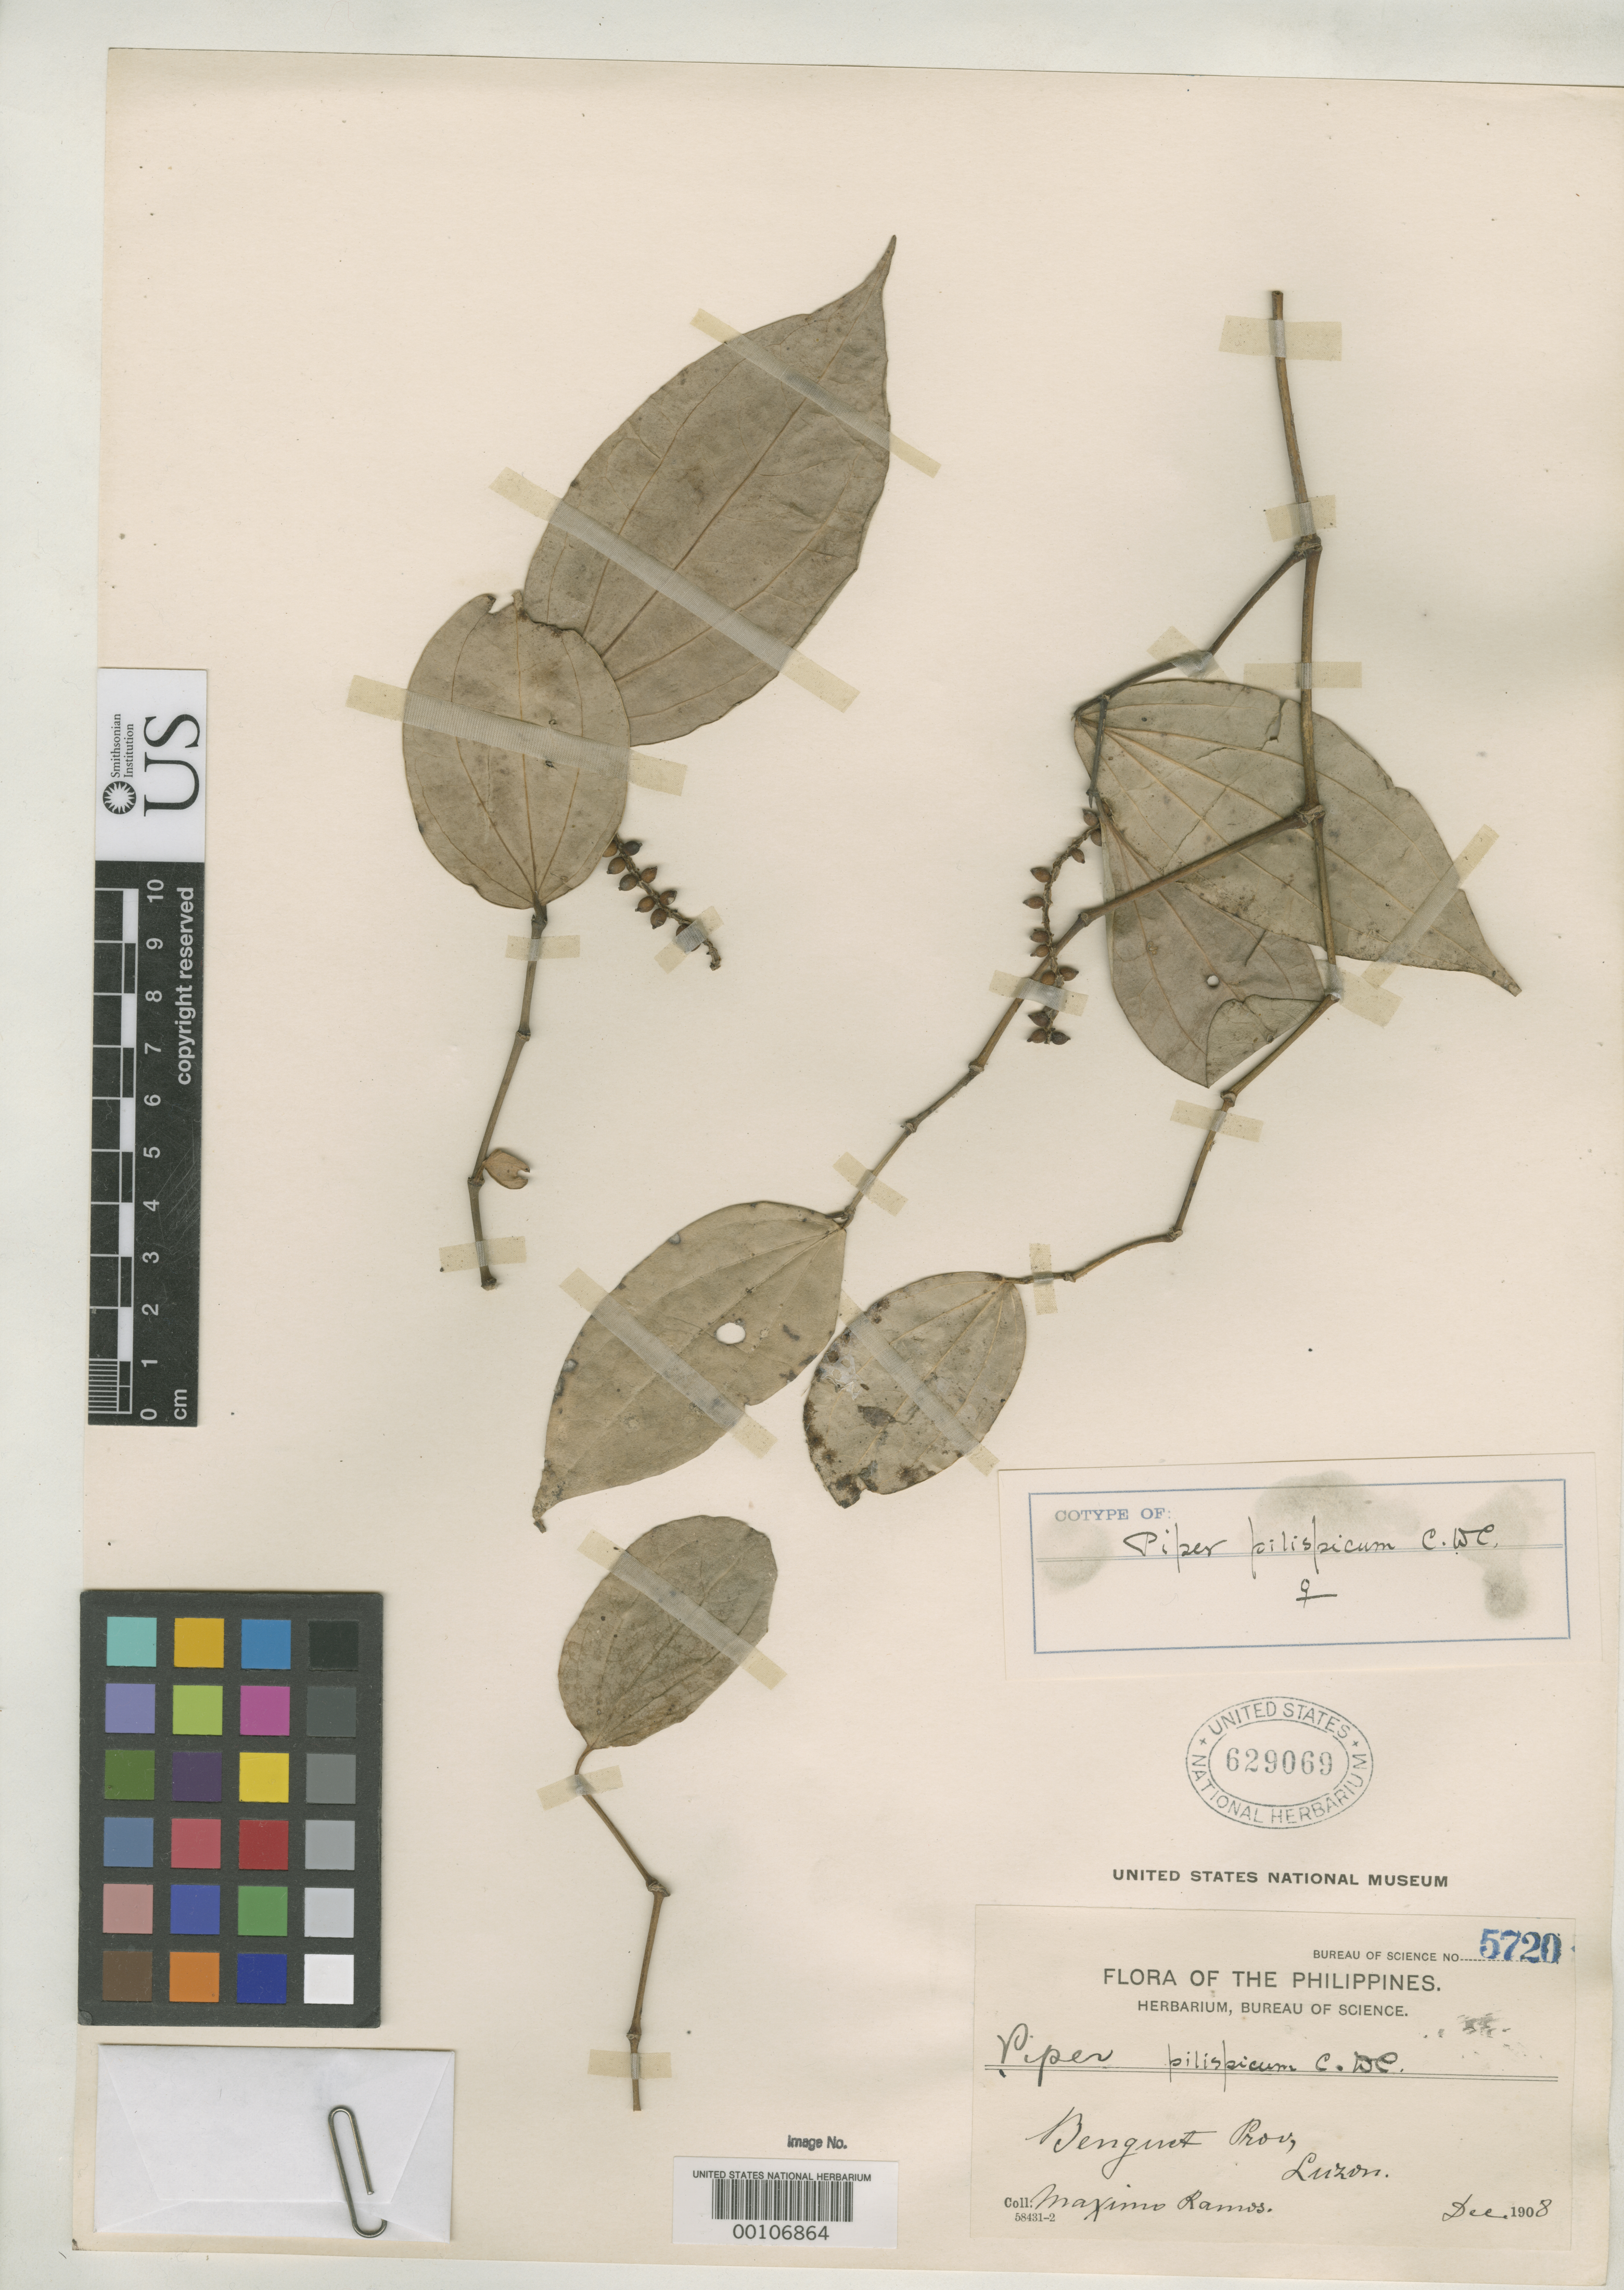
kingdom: Plantae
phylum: Tracheophyta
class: Magnoliopsida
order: Piperales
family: Piperaceae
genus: Piper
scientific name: Piper pilispicum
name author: C. DC.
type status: Isotype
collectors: M. Ramos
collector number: Bur. Sci. 5720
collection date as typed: Dec 1908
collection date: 1908-12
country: Philippines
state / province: Cordillera (Administrative Region)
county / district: Benguet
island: Luzon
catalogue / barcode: US 629069